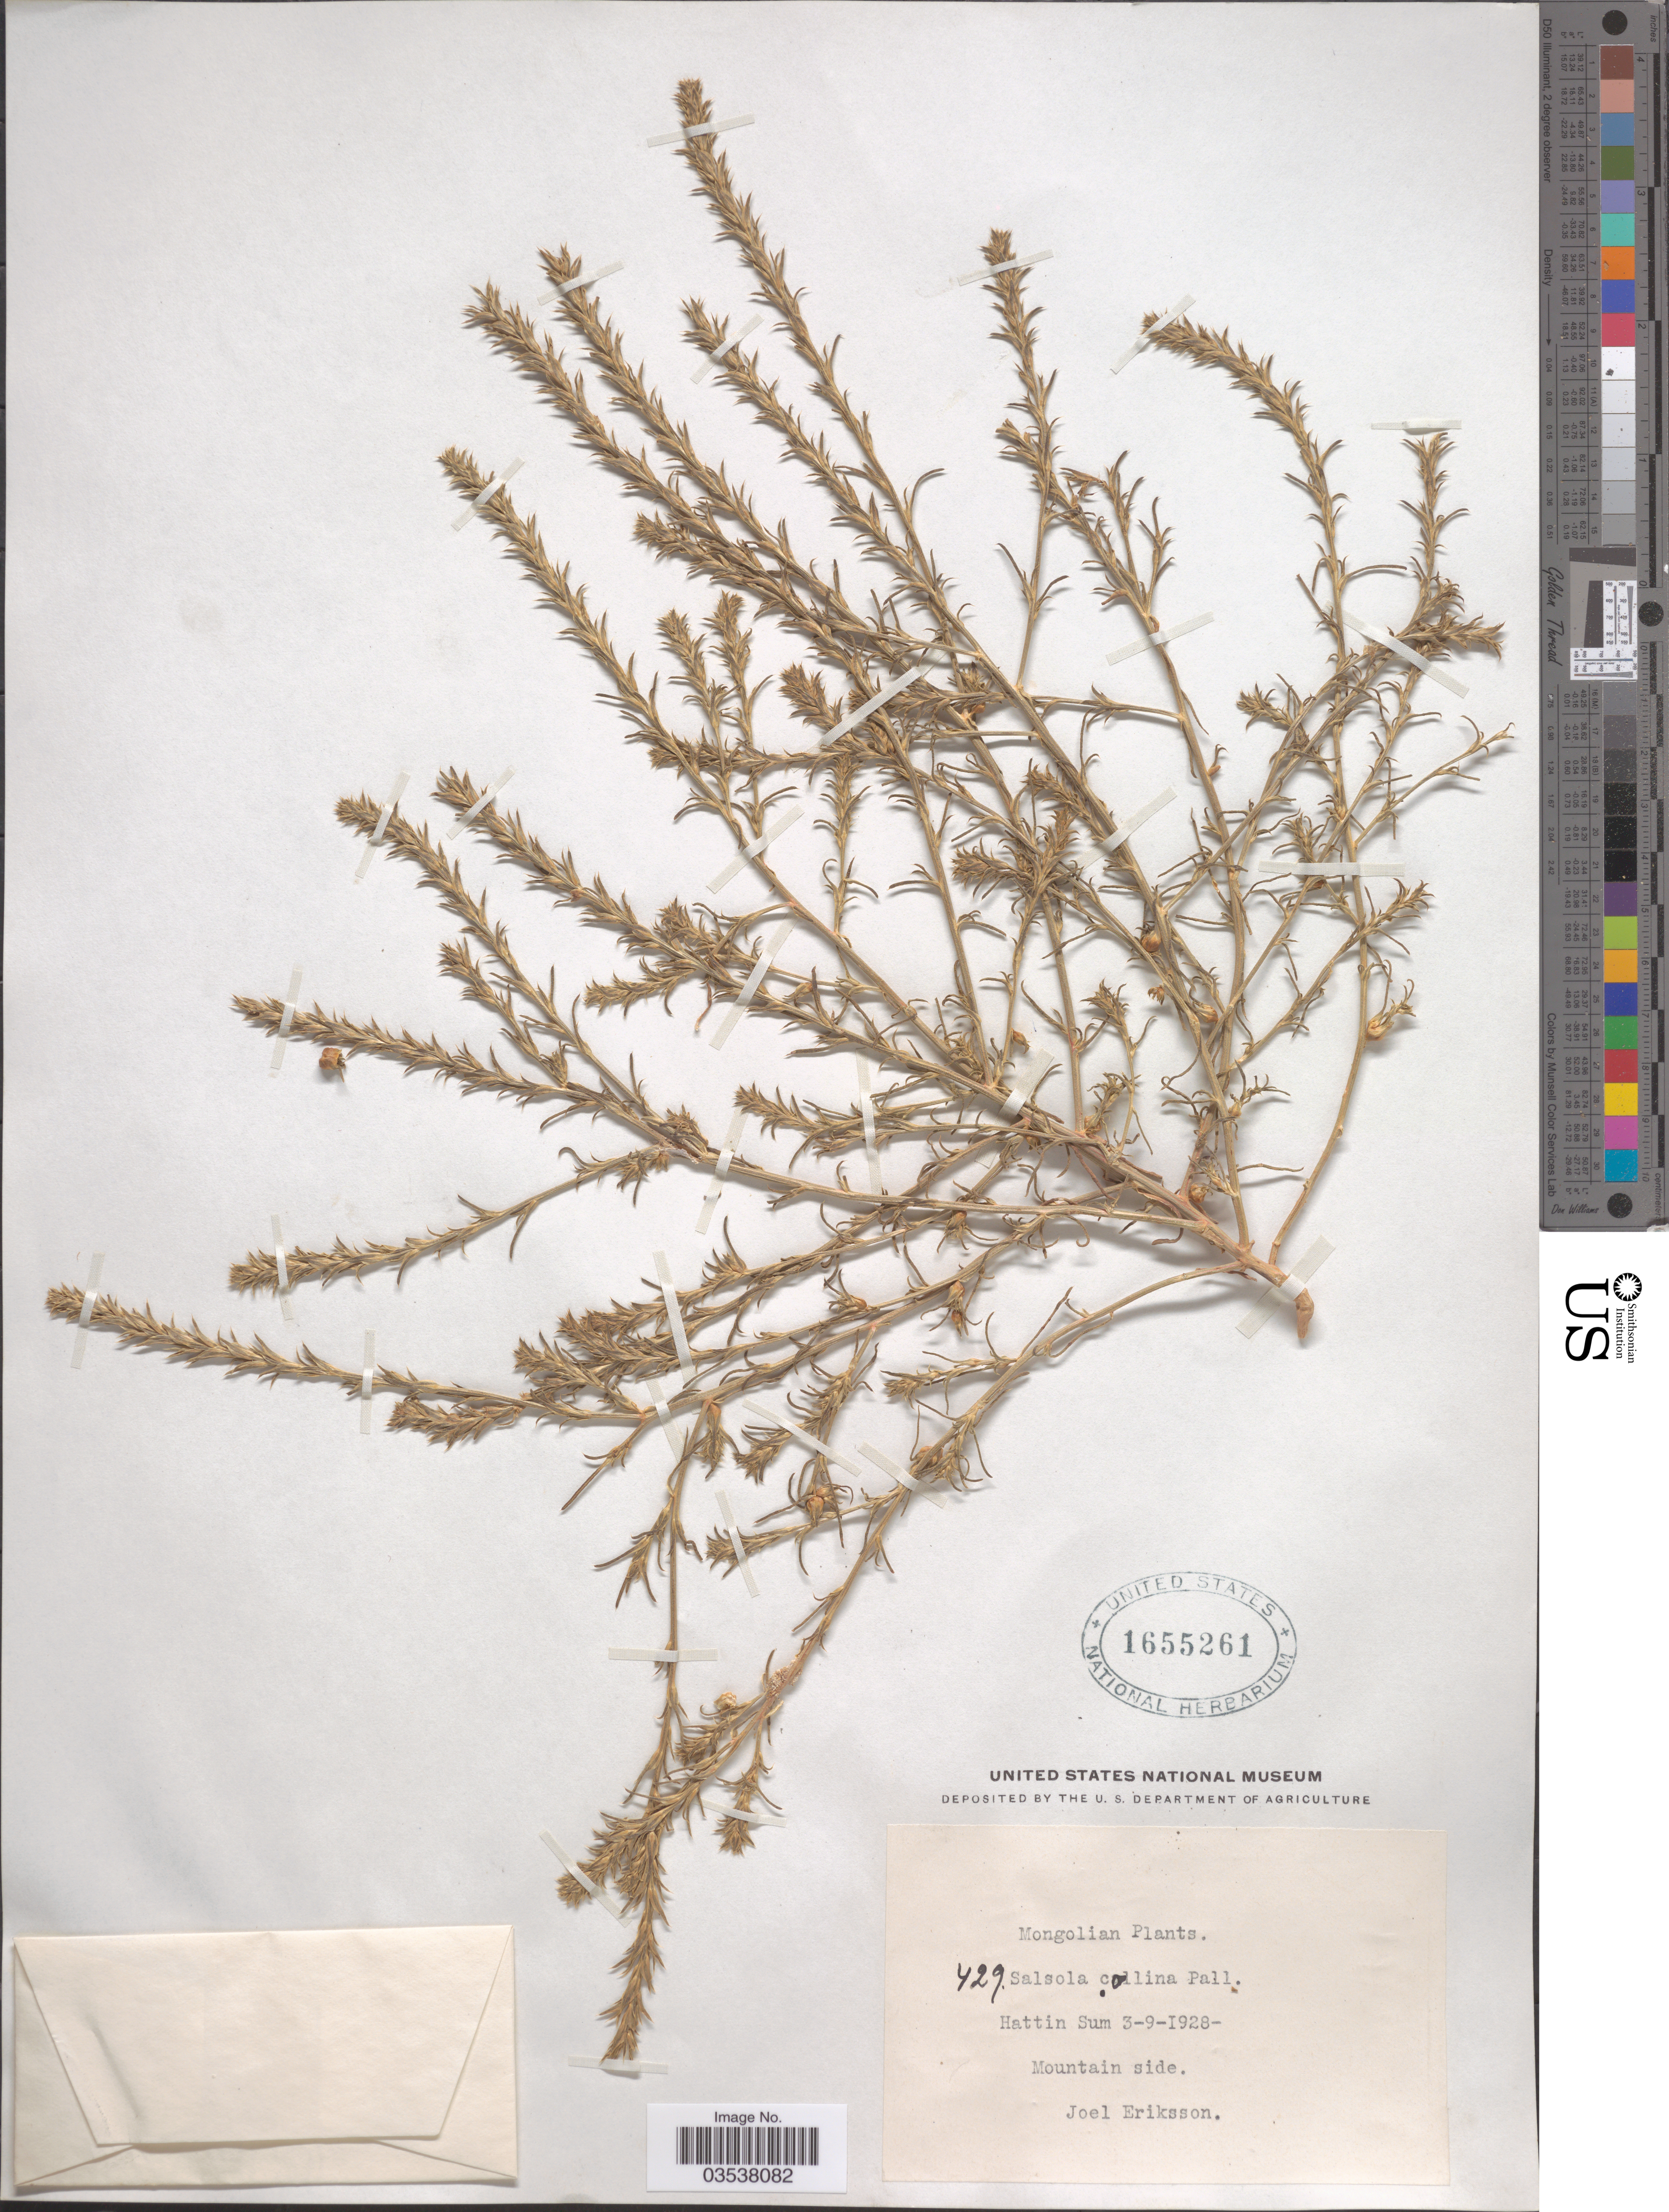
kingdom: Plantae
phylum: Tracheophyta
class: Magnoliopsida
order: Caryophyllales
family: Amaranthaceae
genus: Salsola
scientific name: Salsola collina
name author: Pall.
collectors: J. Eriksson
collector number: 429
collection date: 1928-09-03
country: Mongolia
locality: Hattin Sum.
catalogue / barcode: US 1655261